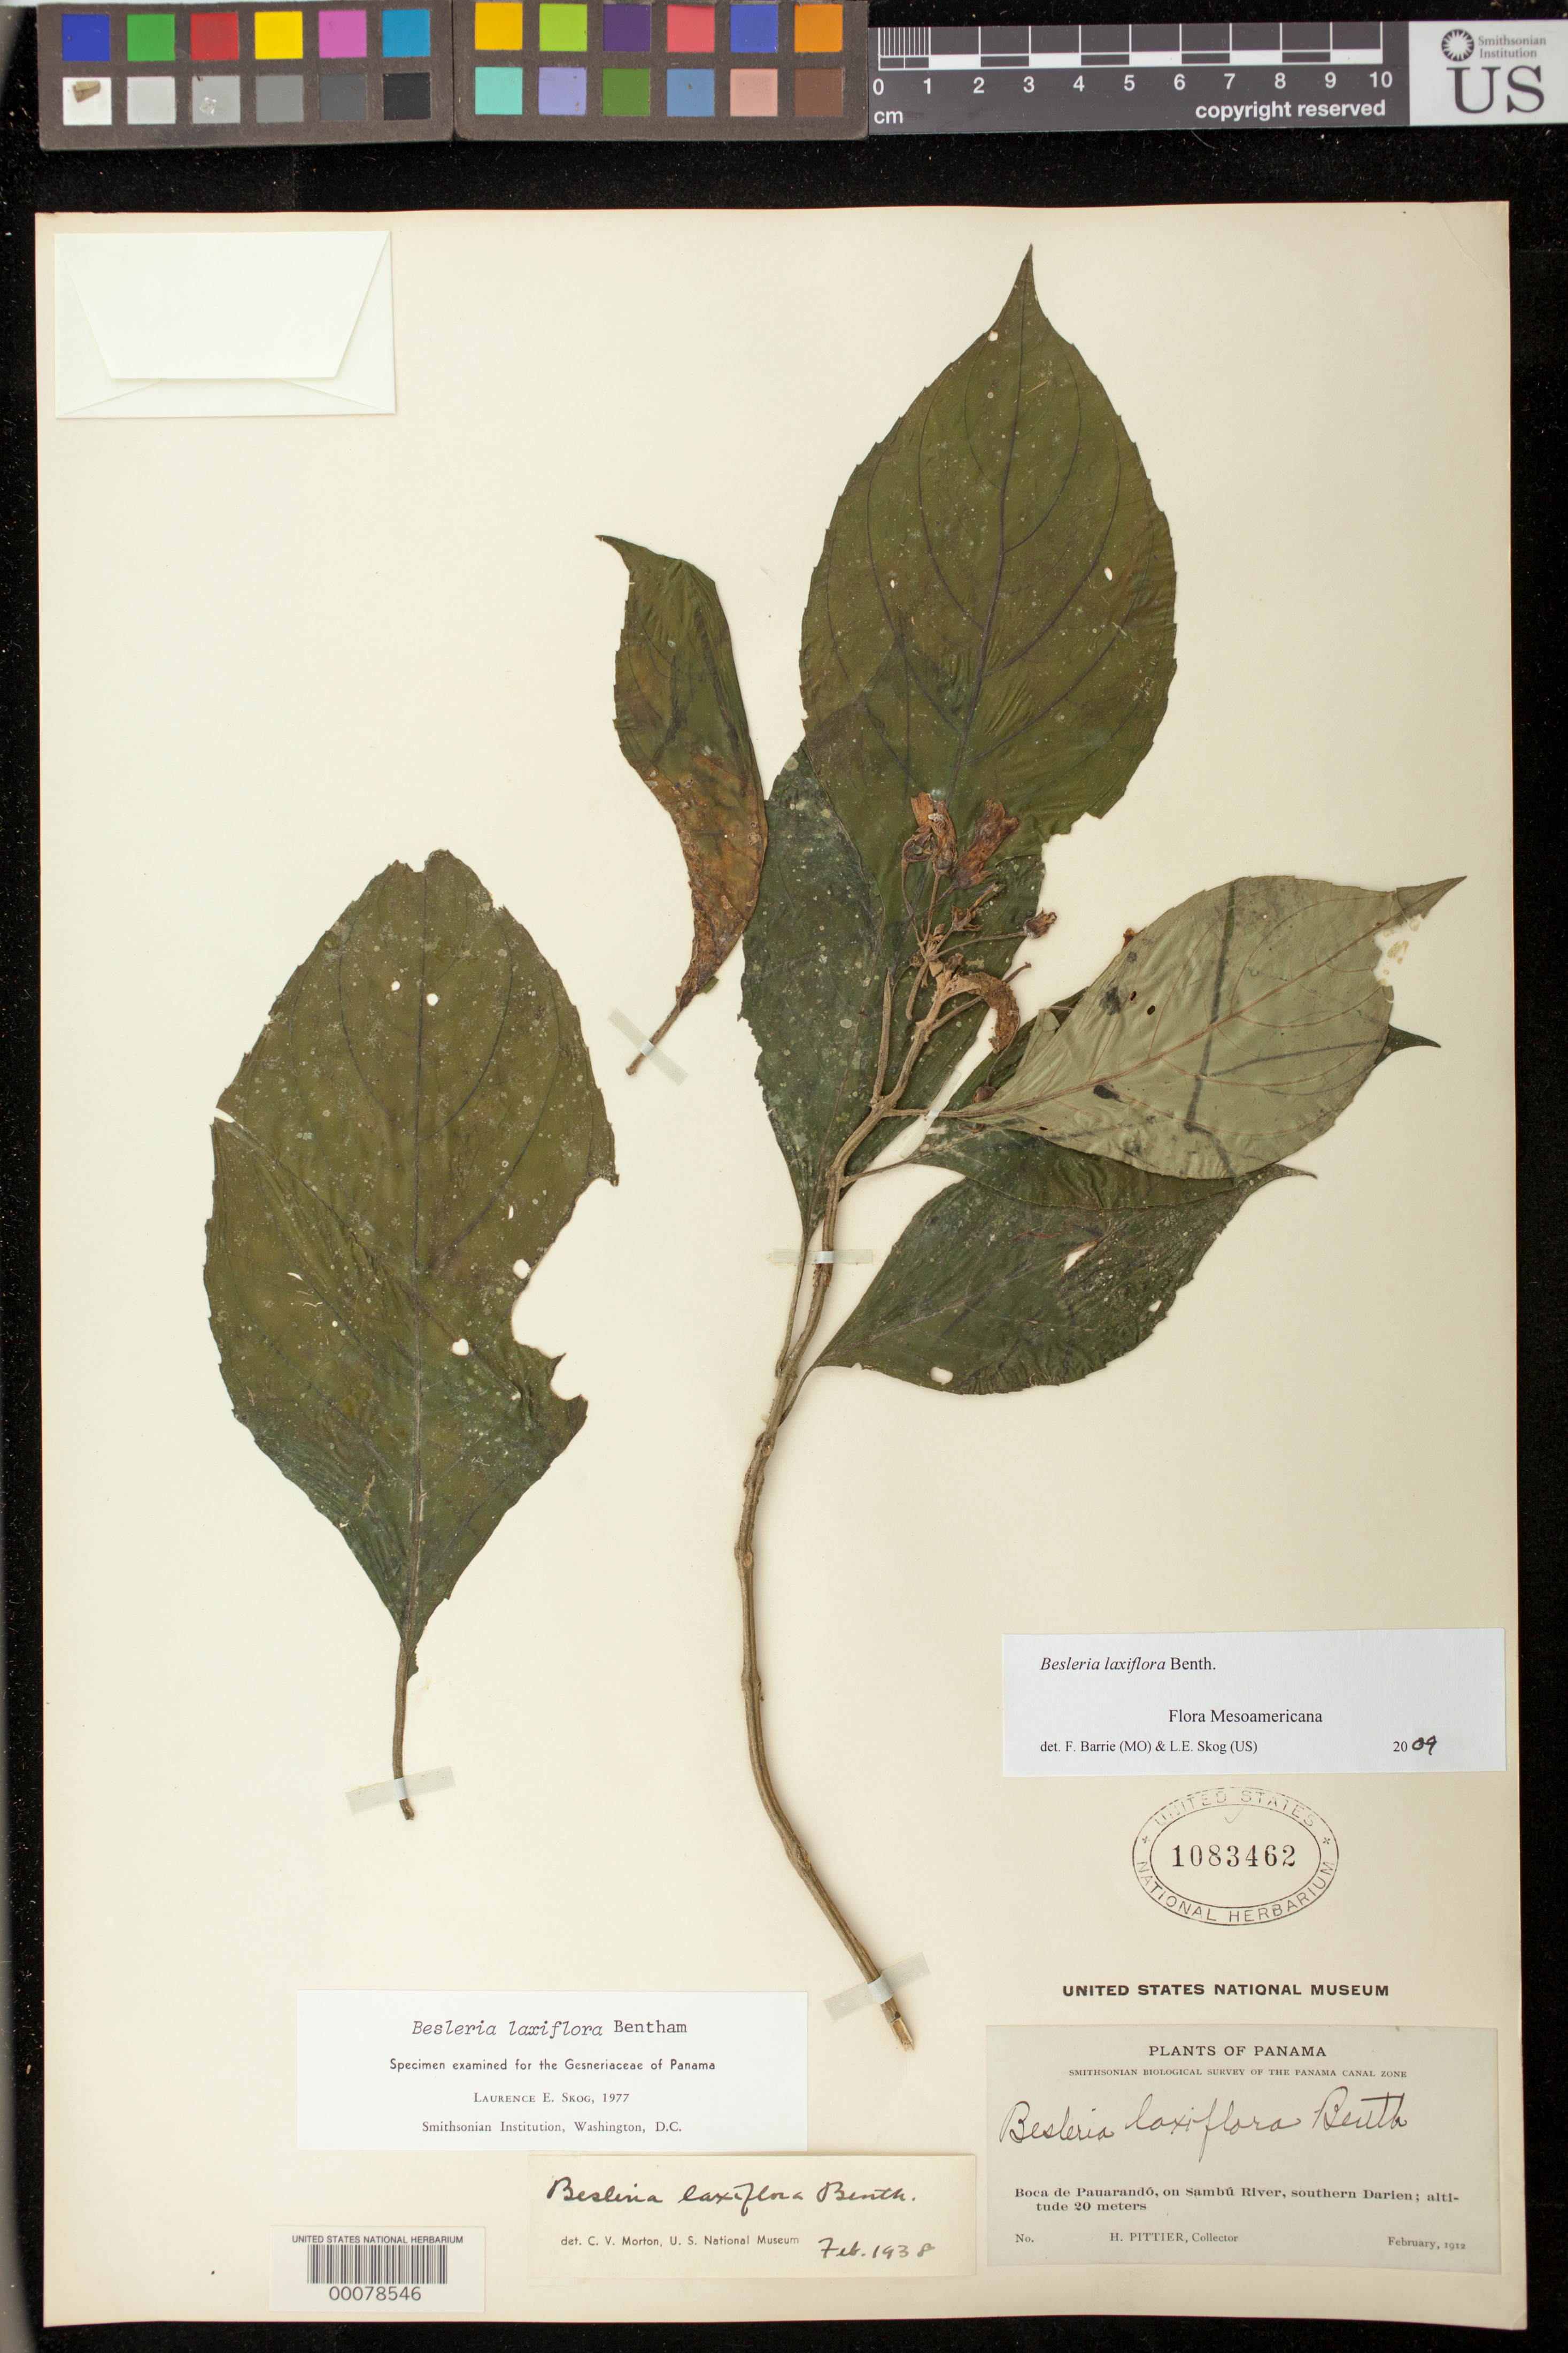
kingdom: Plantae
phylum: Tracheophyta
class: Magnoliopsida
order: Lamiales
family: Gesneriaceae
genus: Besleria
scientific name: Besleria laxiflora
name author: Benth.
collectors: H. F. Pittier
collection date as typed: Feb 1912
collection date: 1912-02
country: Panama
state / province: Darién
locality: Boca de Pauarando, on Sambu River, southern Darien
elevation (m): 20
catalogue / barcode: US 1083462